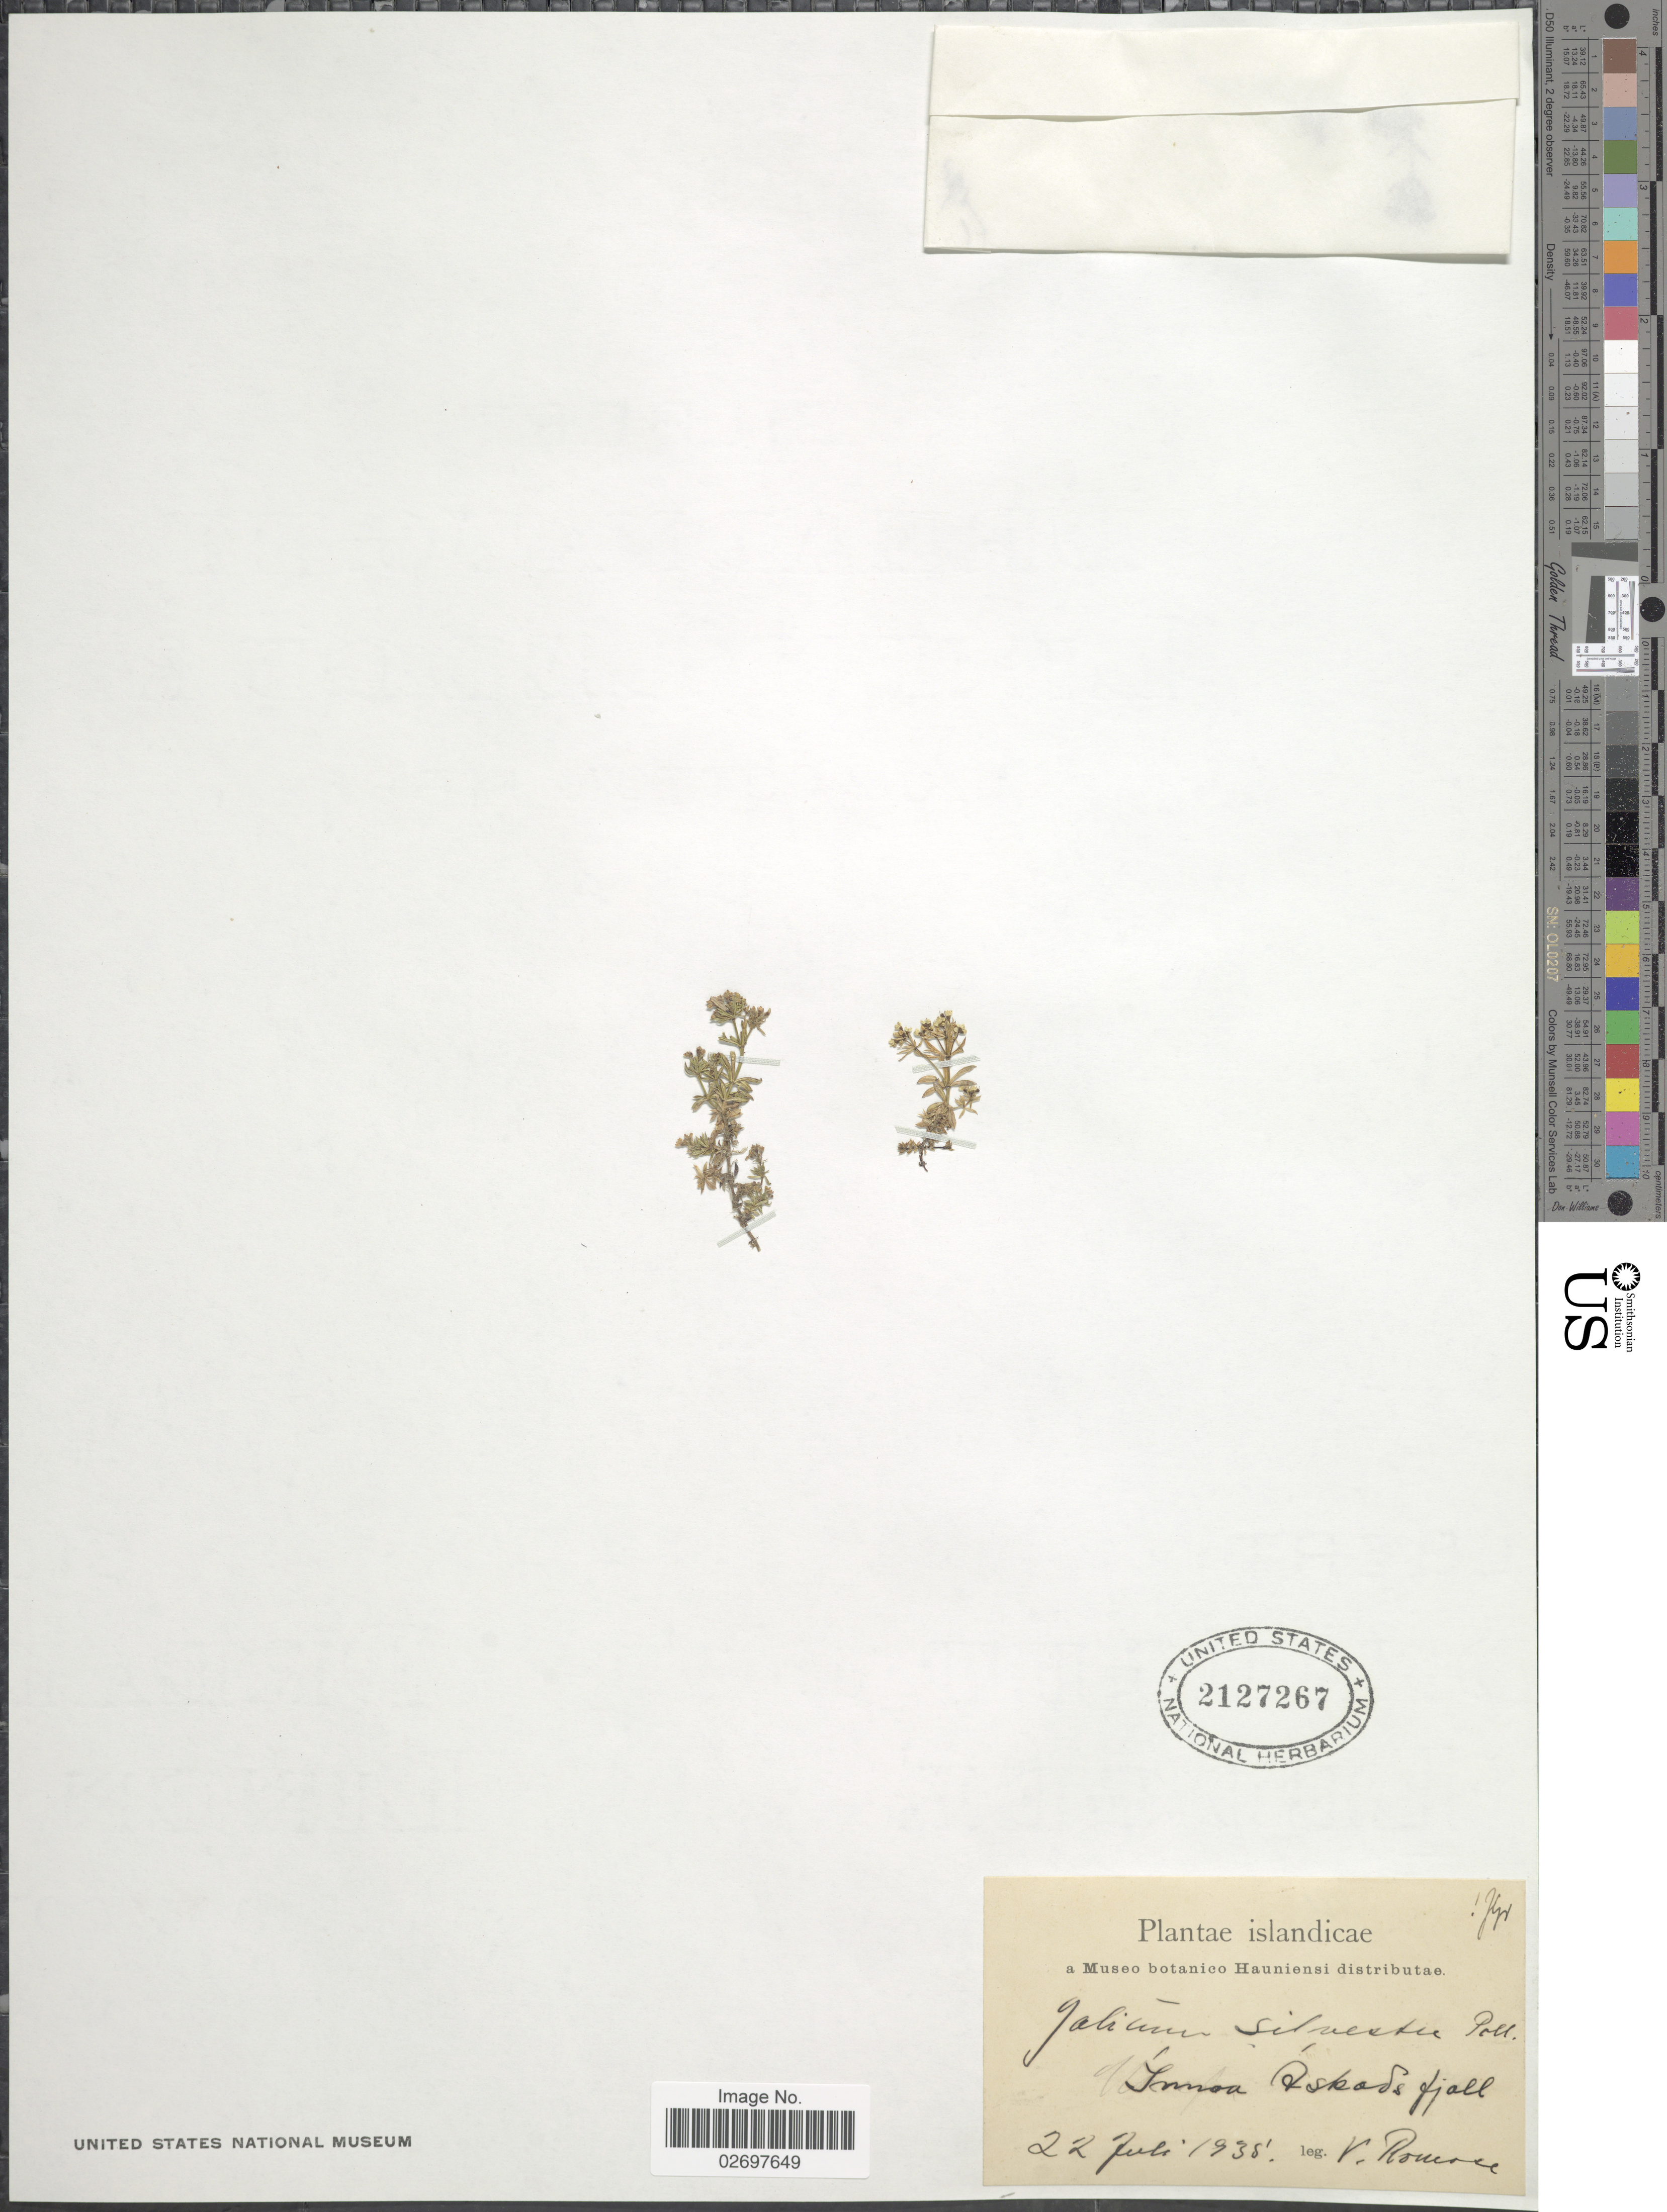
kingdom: Plantae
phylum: Tracheophyta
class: Magnoliopsida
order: Gentianales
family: Rubiaceae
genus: Galium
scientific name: Galium sylvestre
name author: Scop.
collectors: V. Romose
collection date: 1935-07-22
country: Iceland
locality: Islandicae, Imoa Askadsfjall [interpreted]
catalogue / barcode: US 2127267